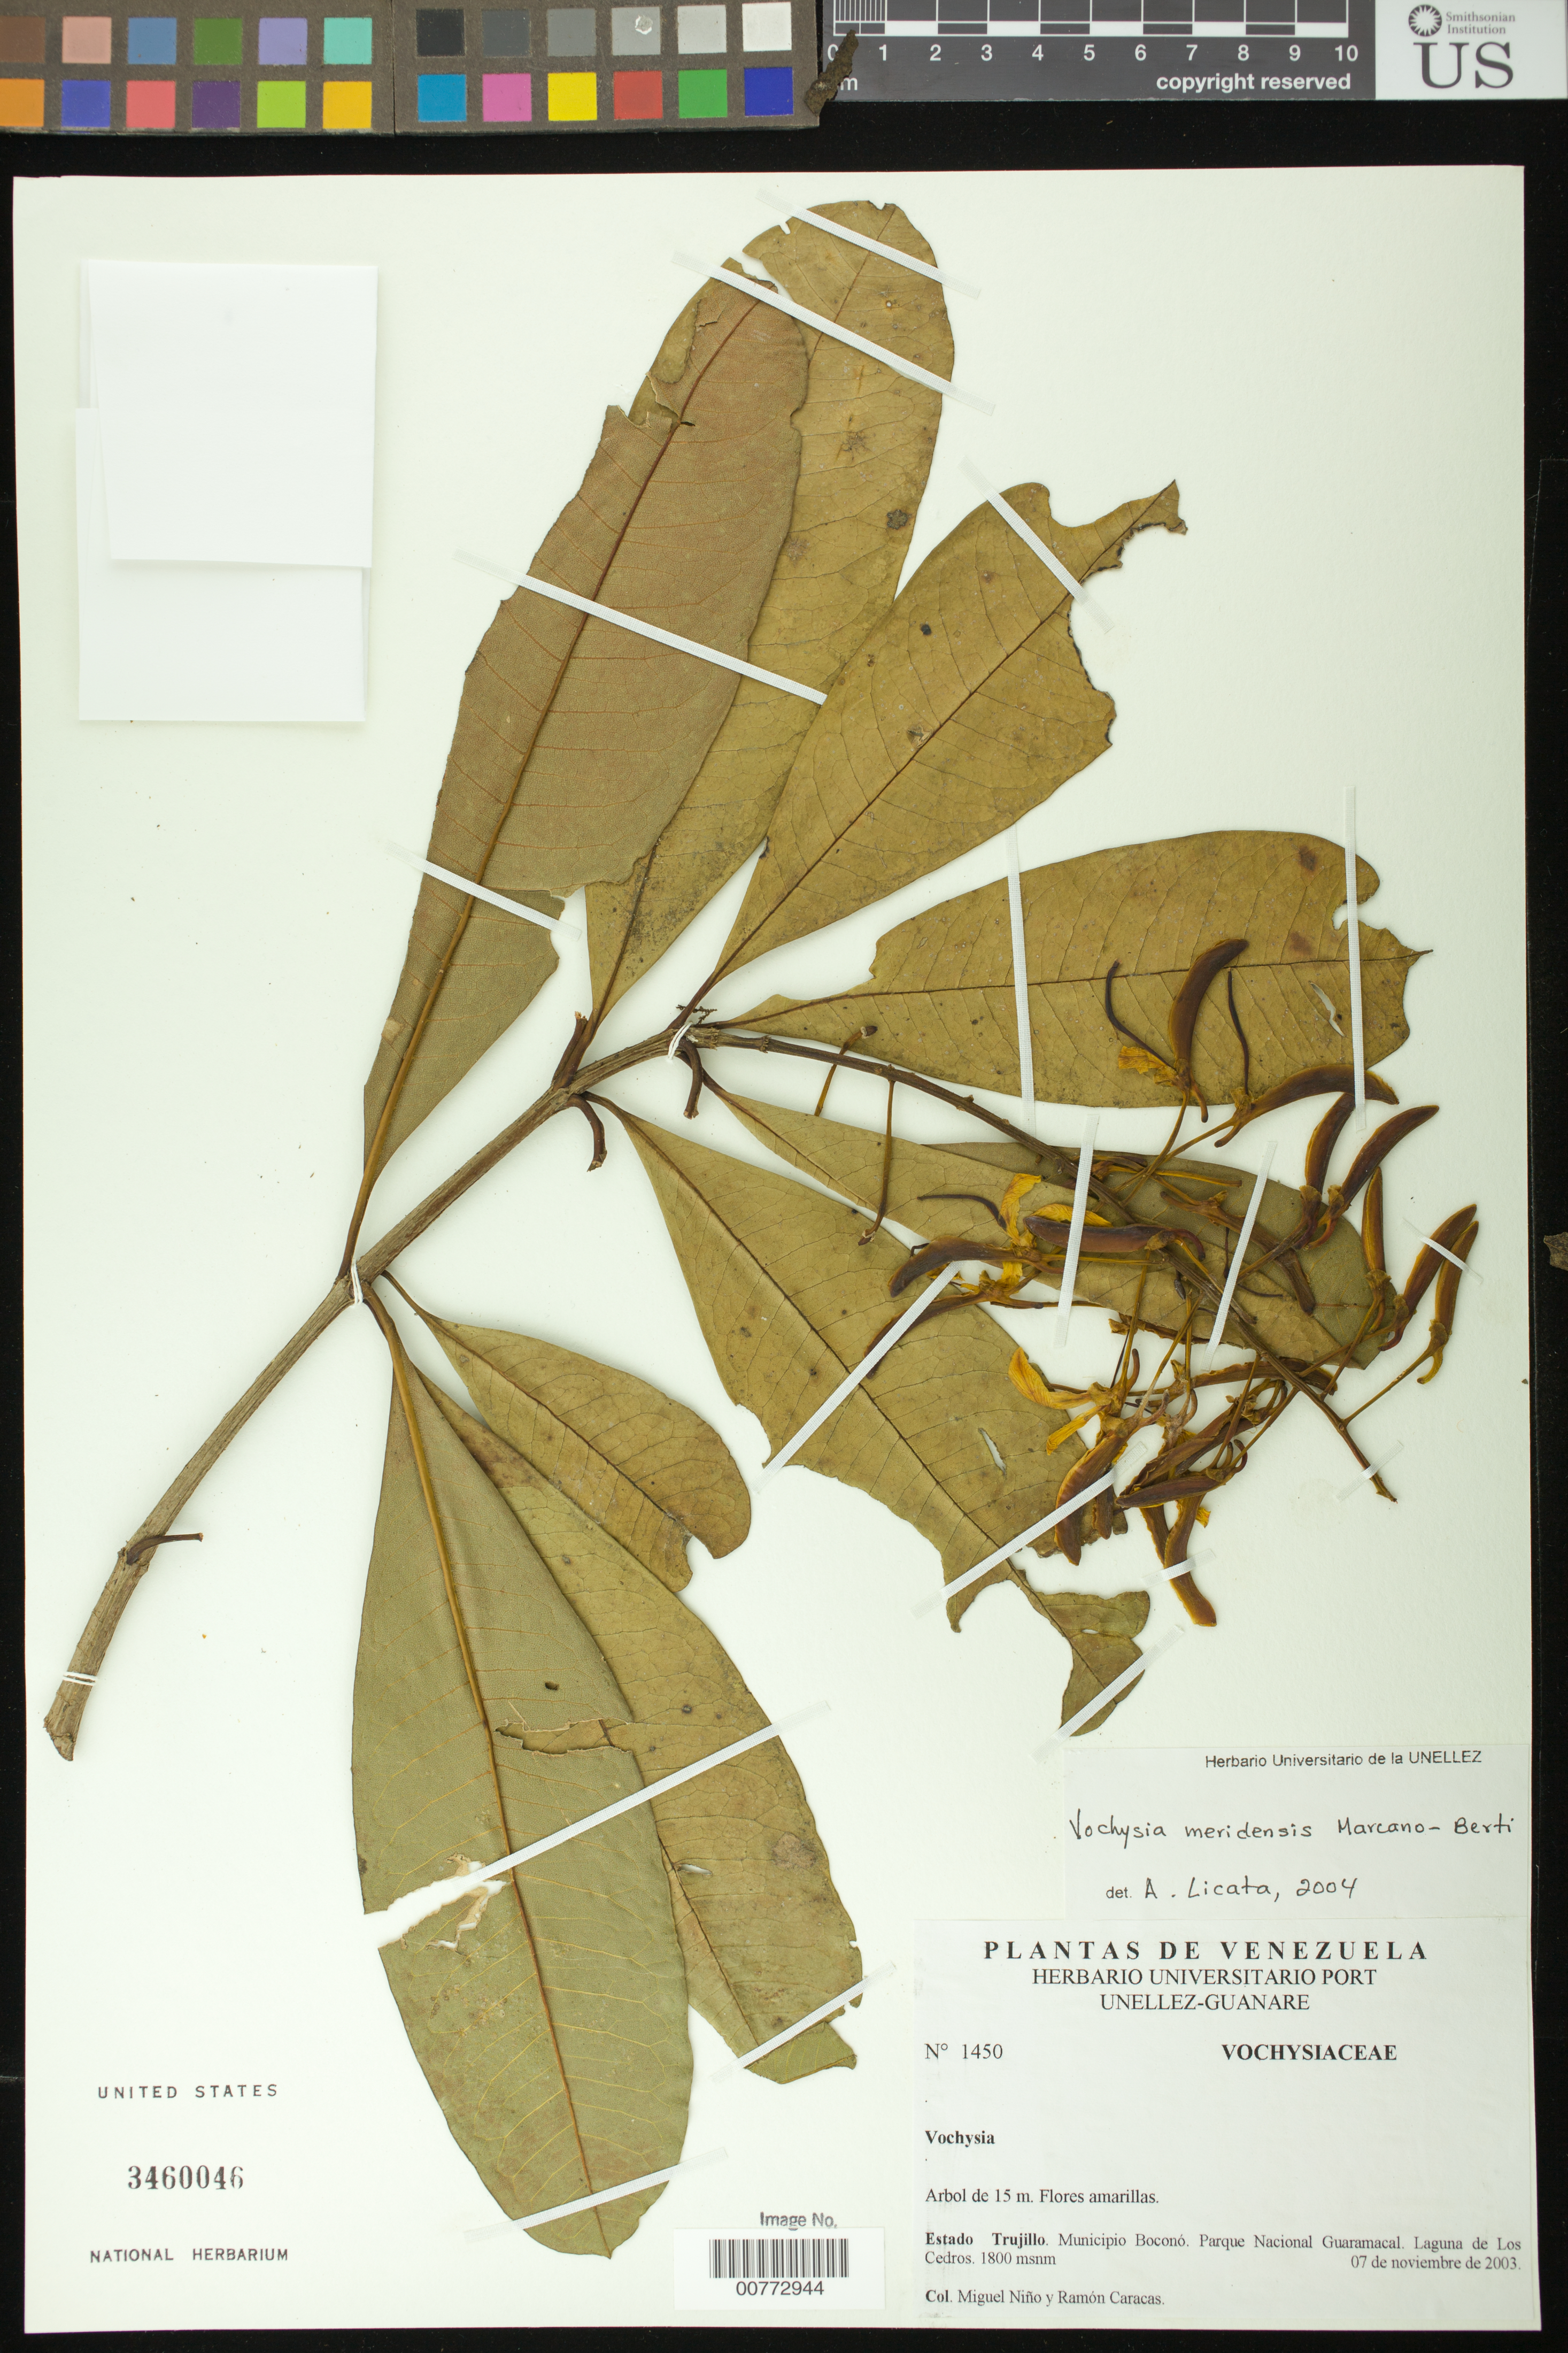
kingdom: Plantae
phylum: Tracheophyta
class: Magnoliopsida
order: Myrtales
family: Vochysiaceae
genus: Vochysia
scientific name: Vochysia meridensis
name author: Marc.-Berti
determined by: Licata, A., (PORT), Univ. Nac. Exp. de los Llanos Ezequiel Zamora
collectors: S. M. Niño, L. Linárez & R. Caracas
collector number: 1450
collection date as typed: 07 Nov 2003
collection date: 2003-11-07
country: Venezuela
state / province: Trujillo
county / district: Boconó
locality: Parque Nacional Guaramacal. Laguna de los Cedros.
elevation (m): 1800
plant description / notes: PORT, US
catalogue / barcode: US 3460046